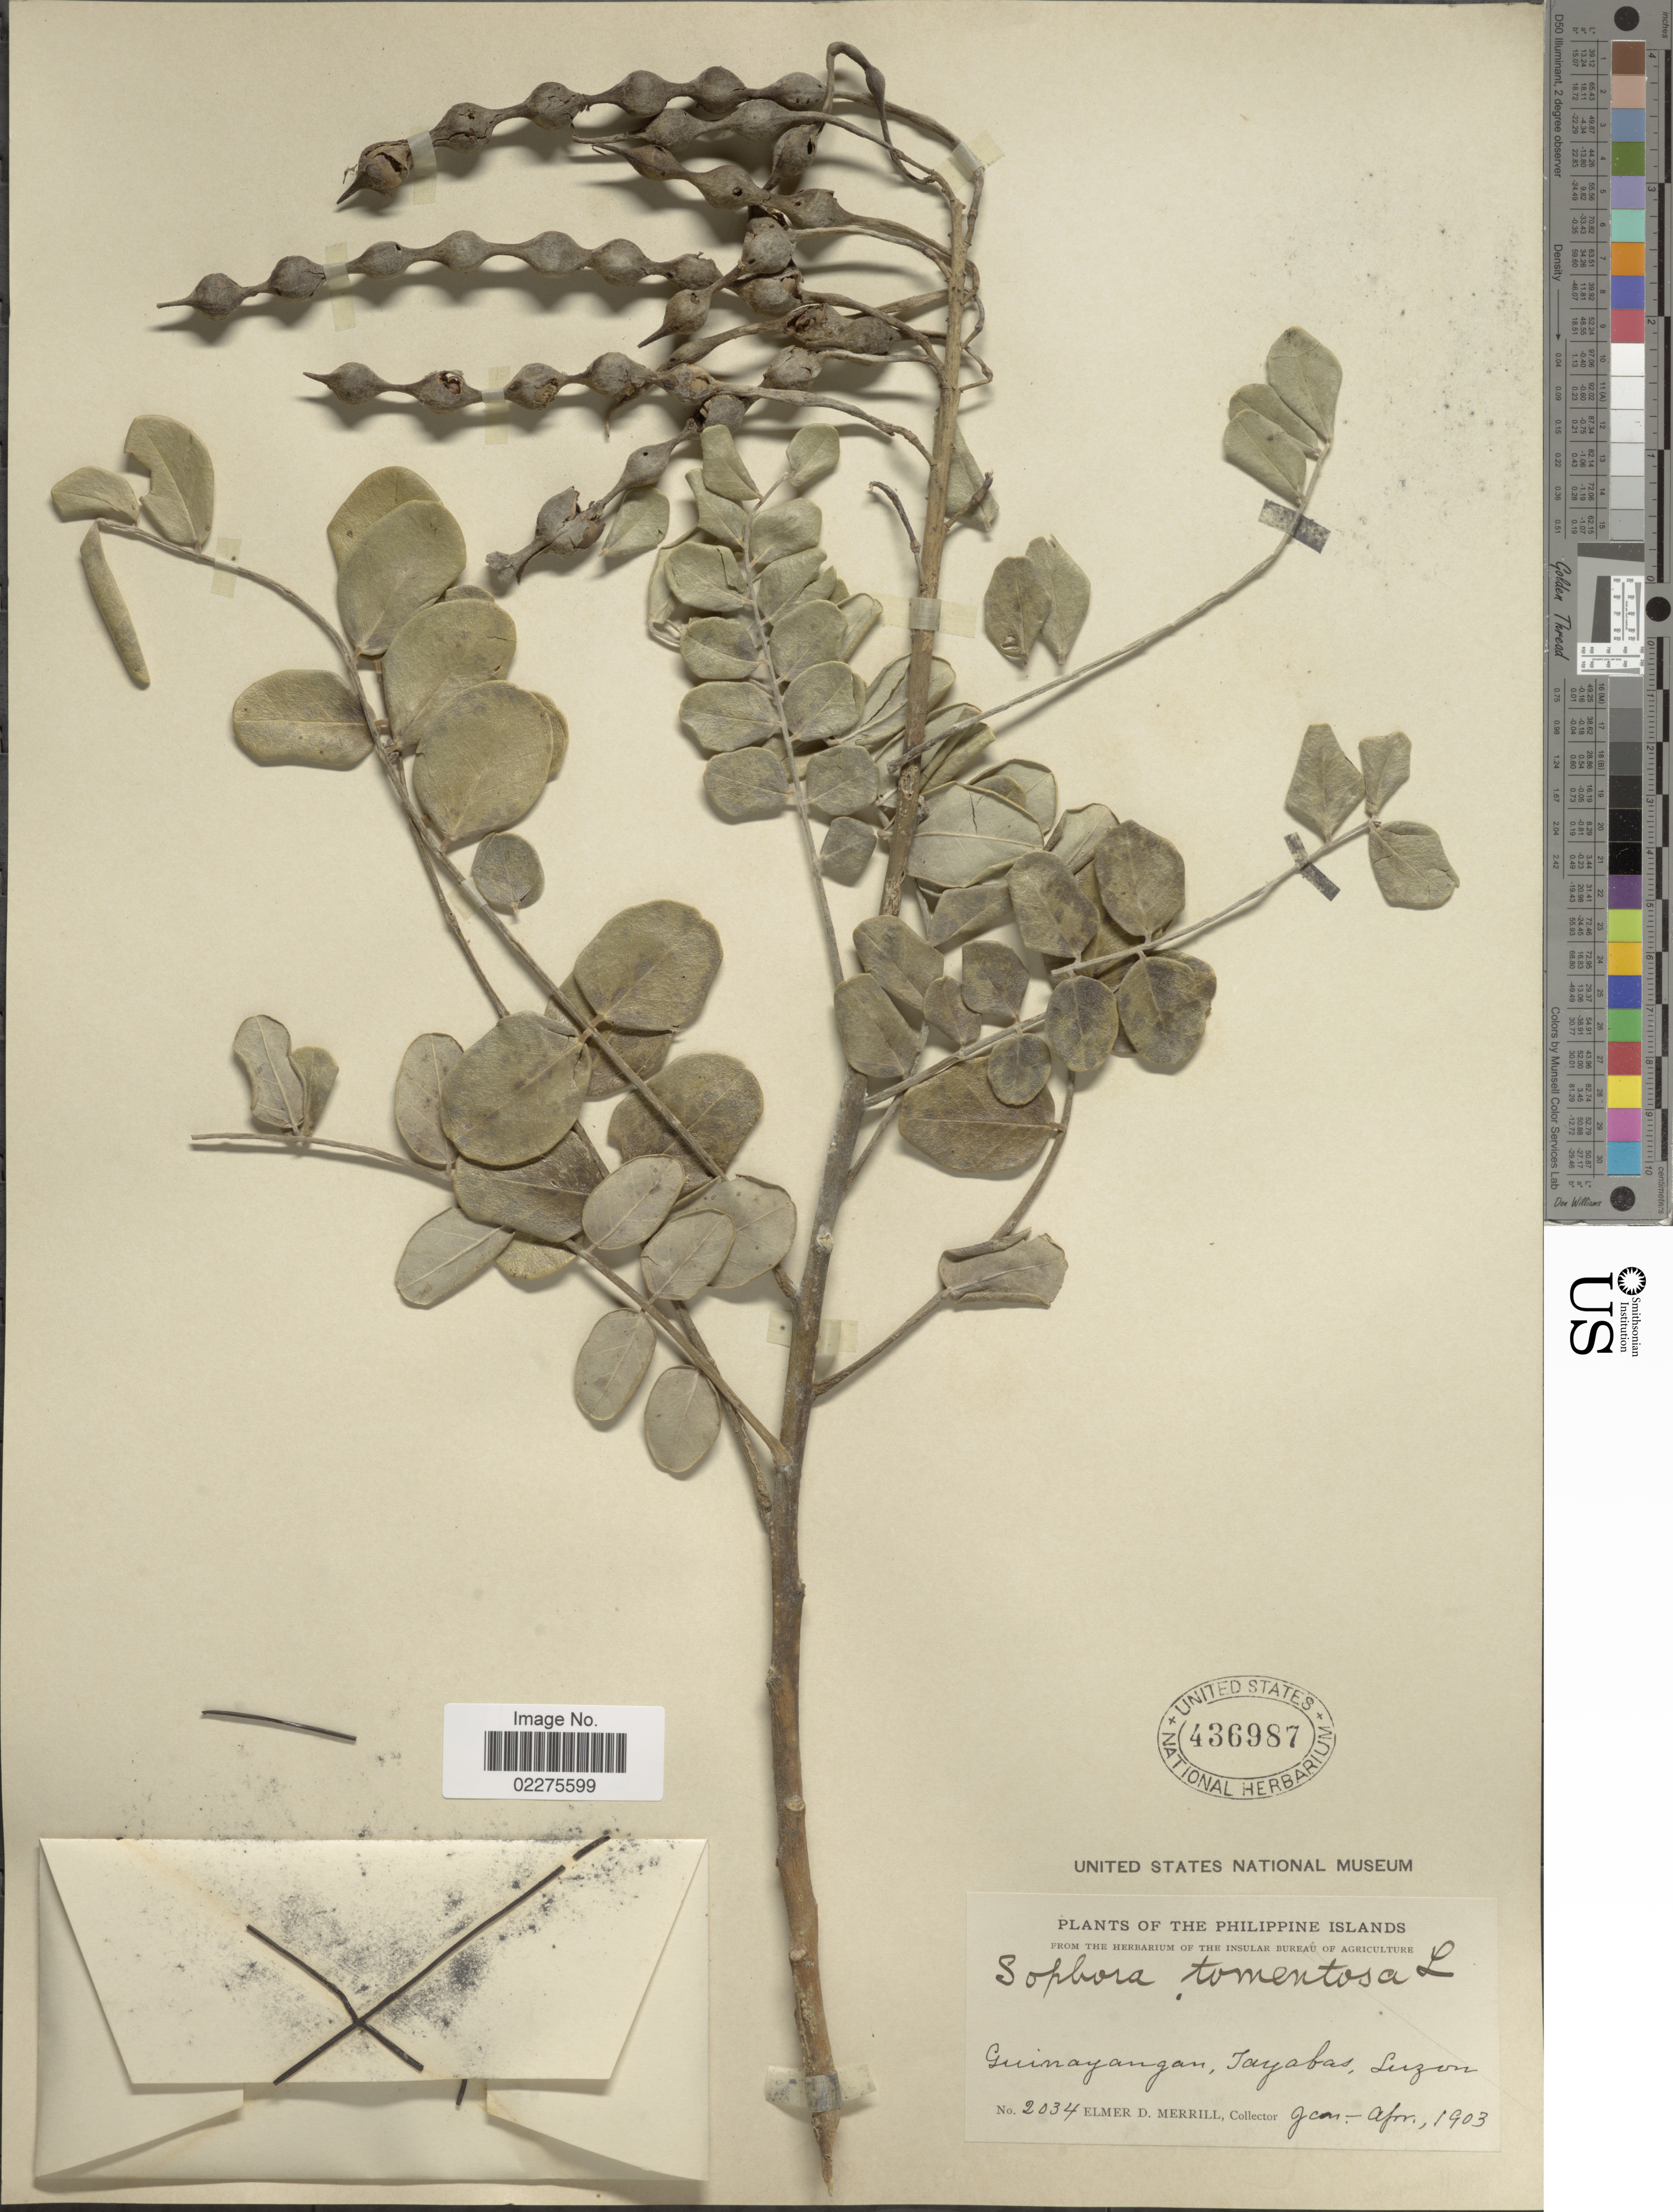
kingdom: Plantae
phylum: Tracheophyta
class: Magnoliopsida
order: Fabales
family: Fabaceae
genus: Sophora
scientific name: Sophora tomentosa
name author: L.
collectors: E. D. Merrill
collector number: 2034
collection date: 1903-01/1903-04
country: Philippines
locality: Philippine Islands. Guinayangan, Tayabas, Luzon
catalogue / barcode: US 436987